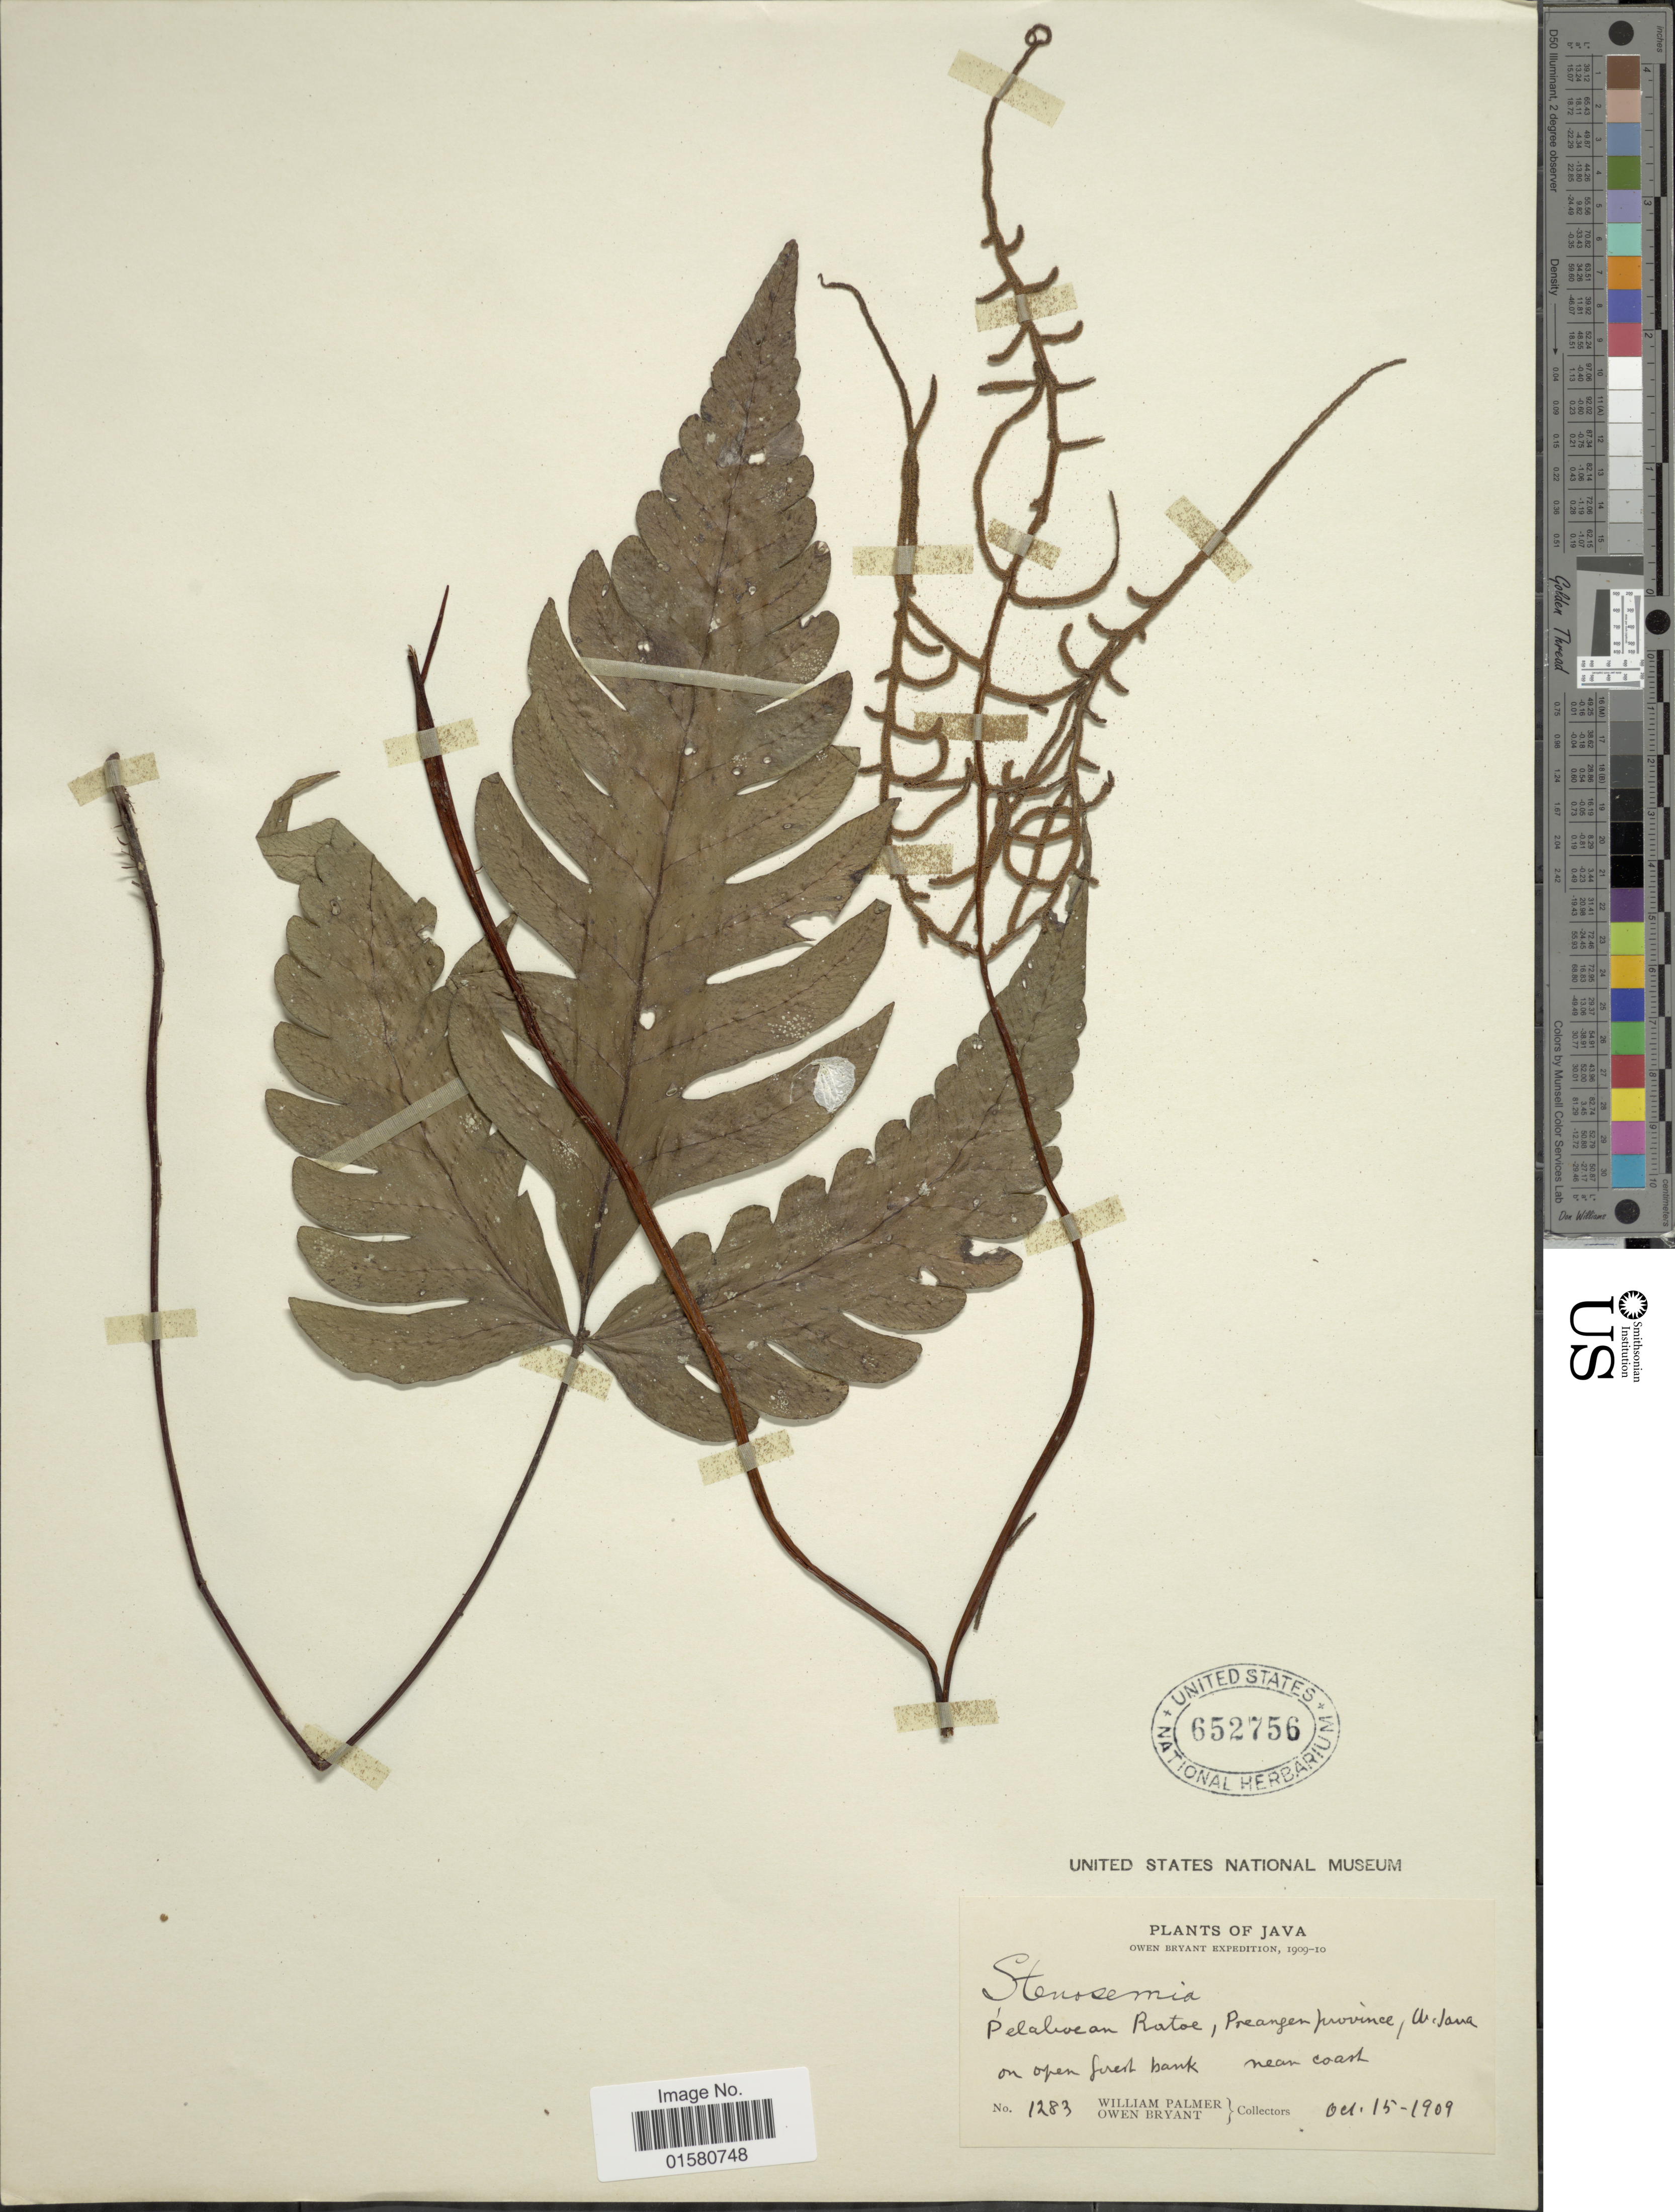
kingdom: Plantae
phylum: Tracheophyta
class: Polypodiopsida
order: Polypodiales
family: Tectariaceae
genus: Tectaria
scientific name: Tectaria aurita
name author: (Sw.) Chandra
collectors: W. Palmer & O. Bryant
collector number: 1283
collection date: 1909-10-15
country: Indonesia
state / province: Java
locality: Pelaboean Ratoe, Preanger province. W. Java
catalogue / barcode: US 652756